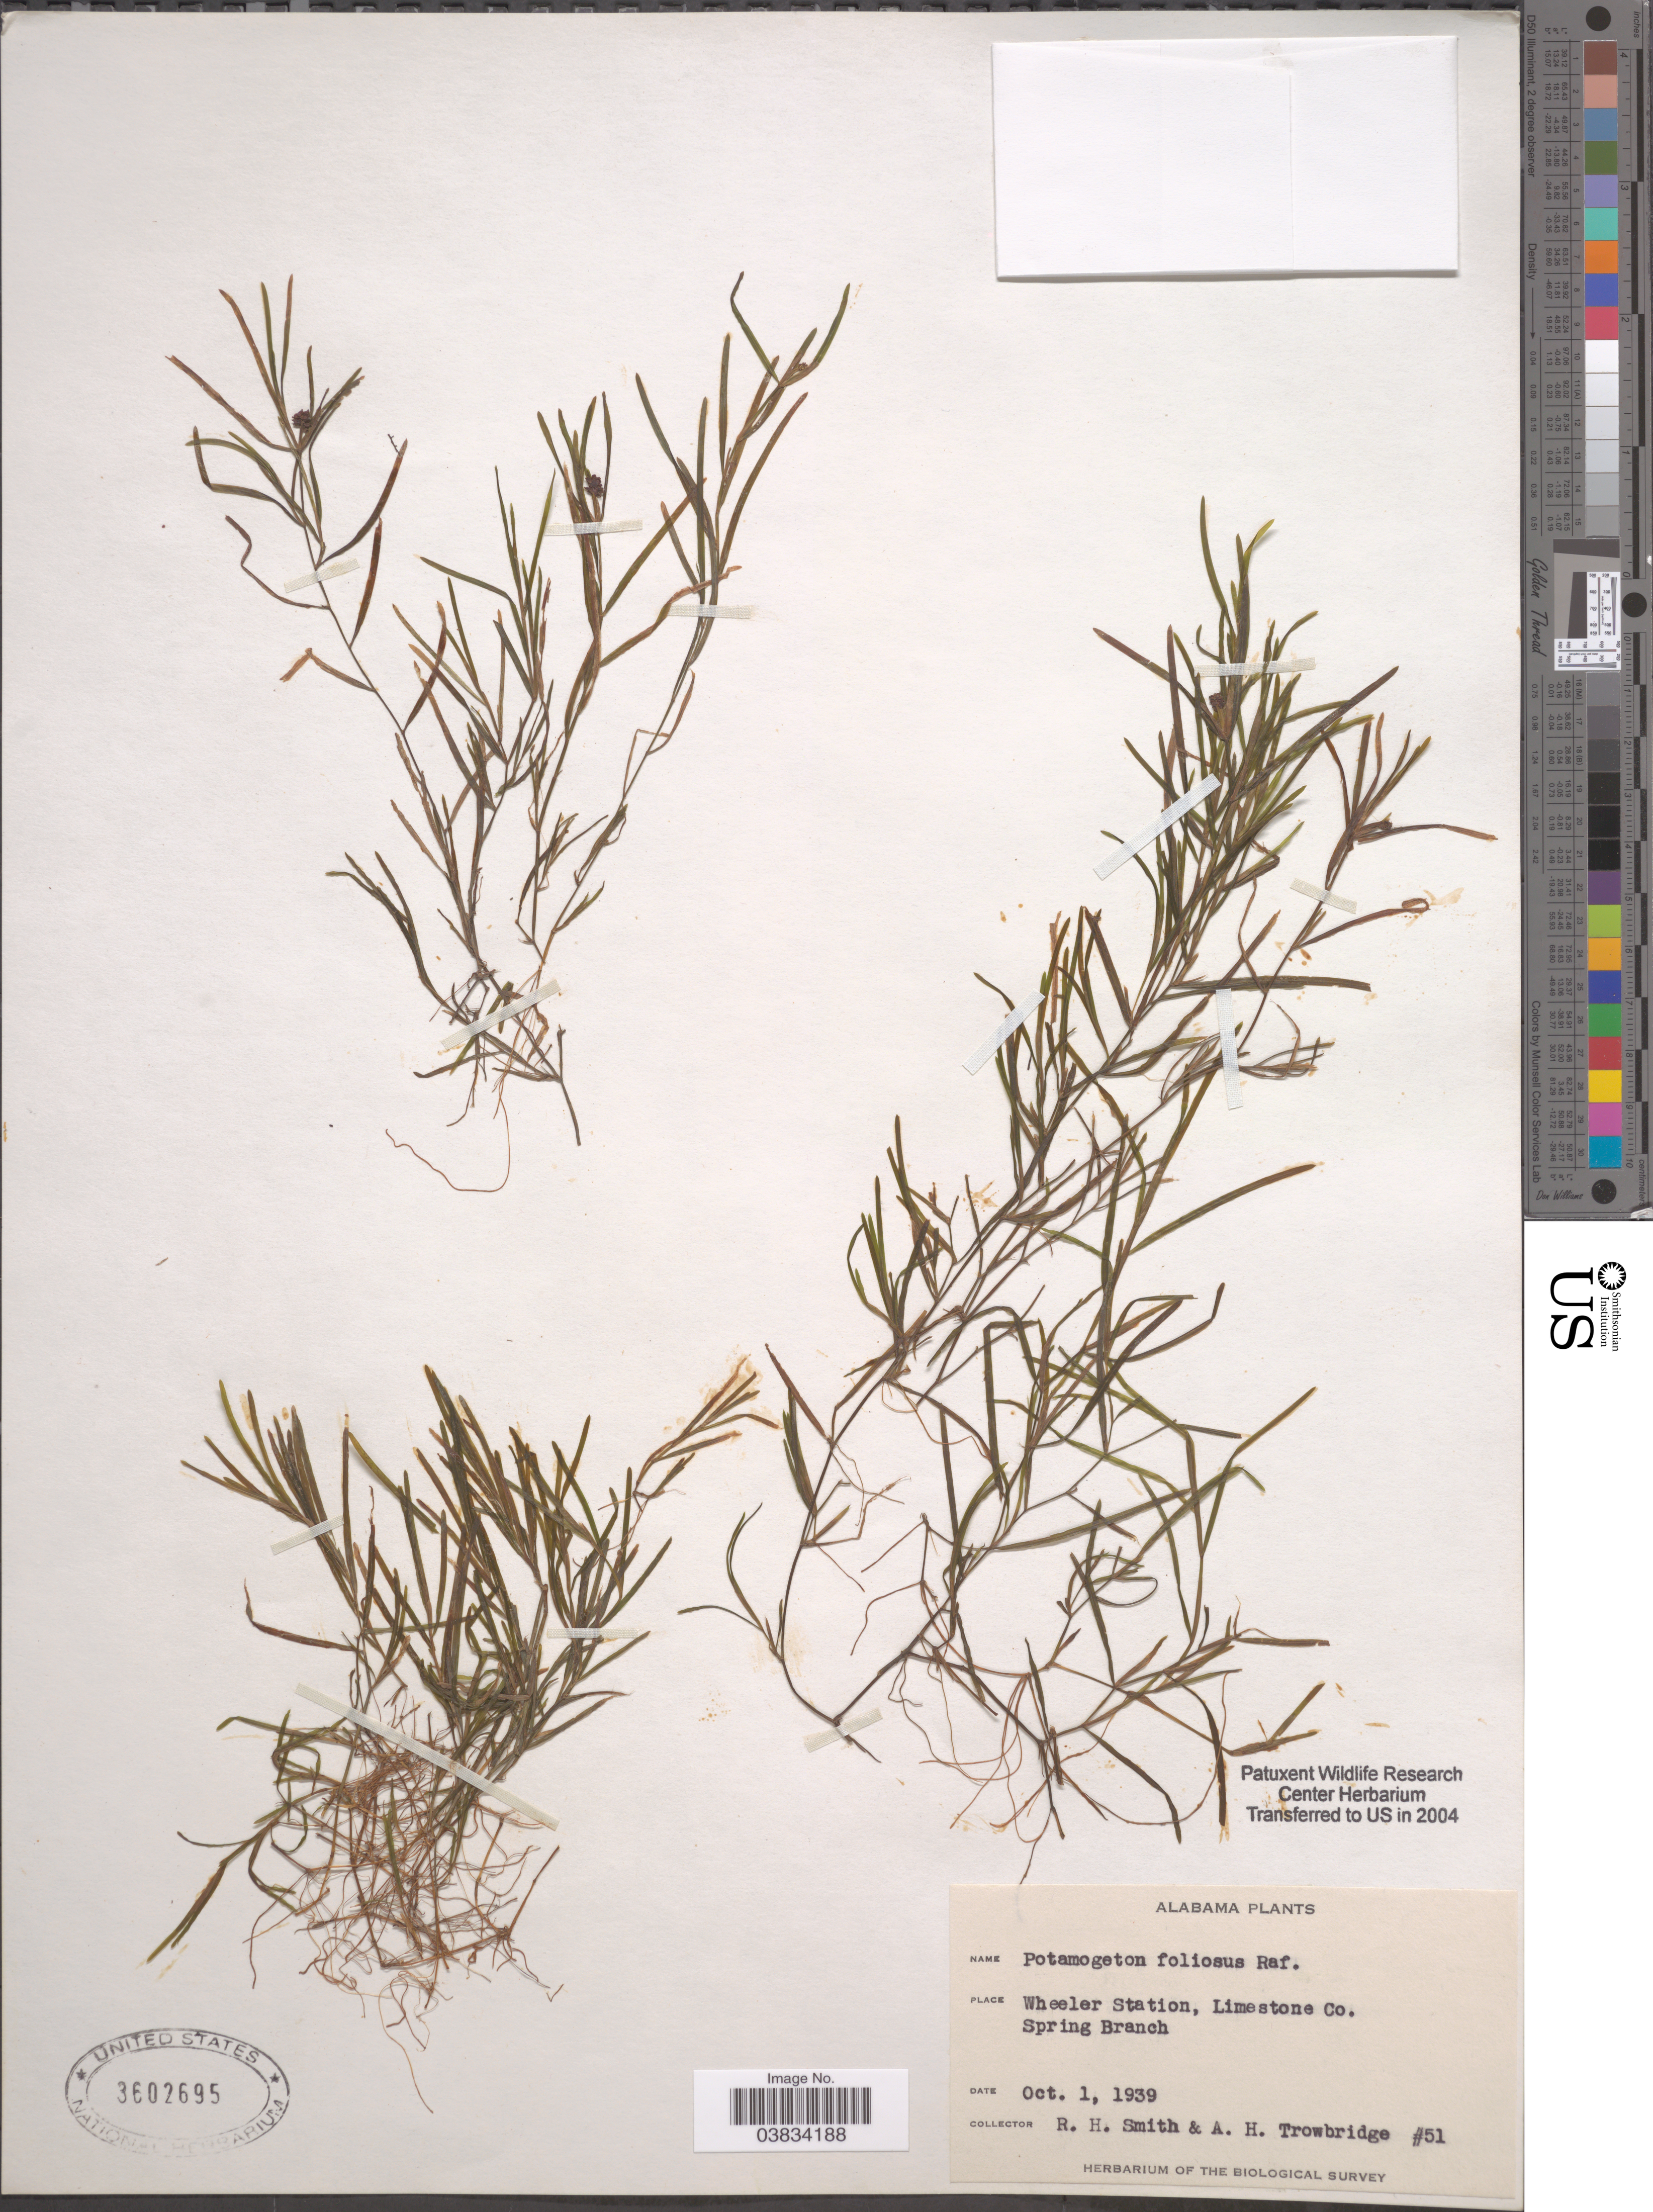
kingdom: Plantae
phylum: Tracheophyta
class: Liliopsida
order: Alismatales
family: Potamogetonaceae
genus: Potamogeton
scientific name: Potamogeton foliosus var. foliosus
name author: Raf.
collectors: R. H. Smith & A. H. Trowbridge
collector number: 51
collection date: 1939-10-01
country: United States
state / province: Alabama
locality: Wheeler Station, Limestone Co. Spring Branch.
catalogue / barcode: US 3602695